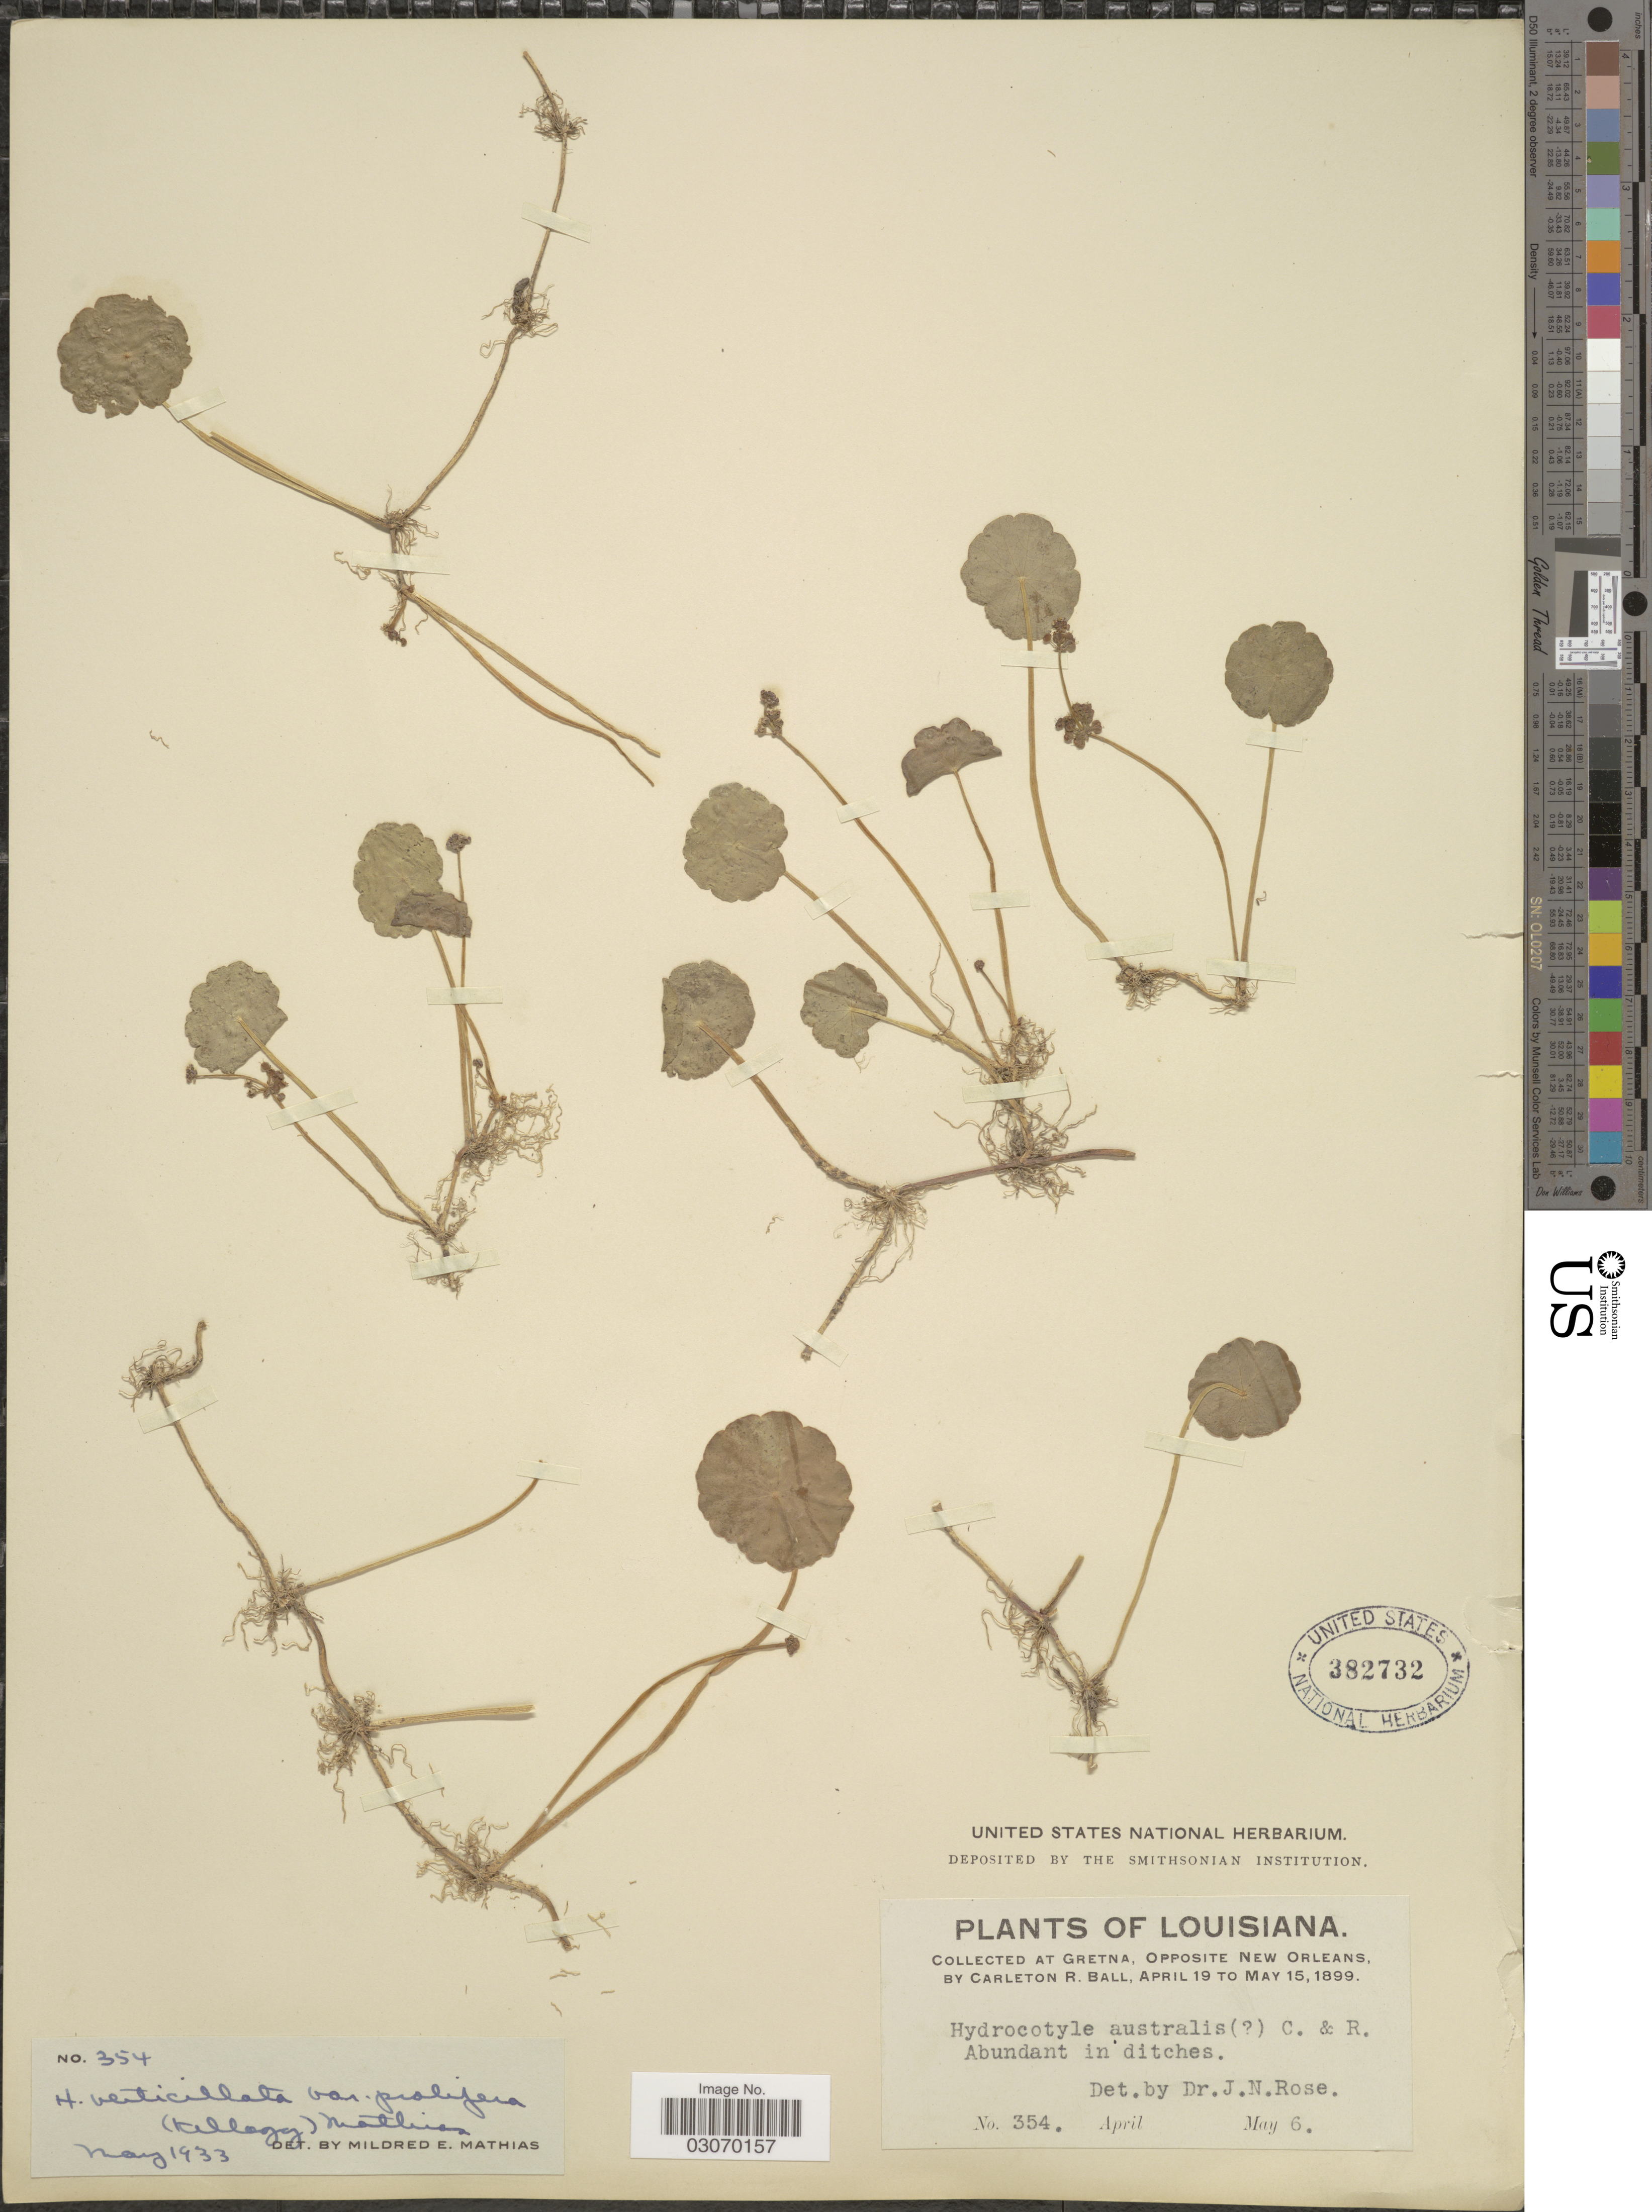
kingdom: Plantae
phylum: Tracheophyta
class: Magnoliopsida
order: Apiales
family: Araliaceae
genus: Hydrocotyle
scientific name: Hydrocotyle verticillata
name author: Thunb.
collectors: C. R. Ball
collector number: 354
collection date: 1899-05-06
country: United States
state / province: Louisiana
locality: At Gretna, opposite New Orleans.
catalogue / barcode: US 382732